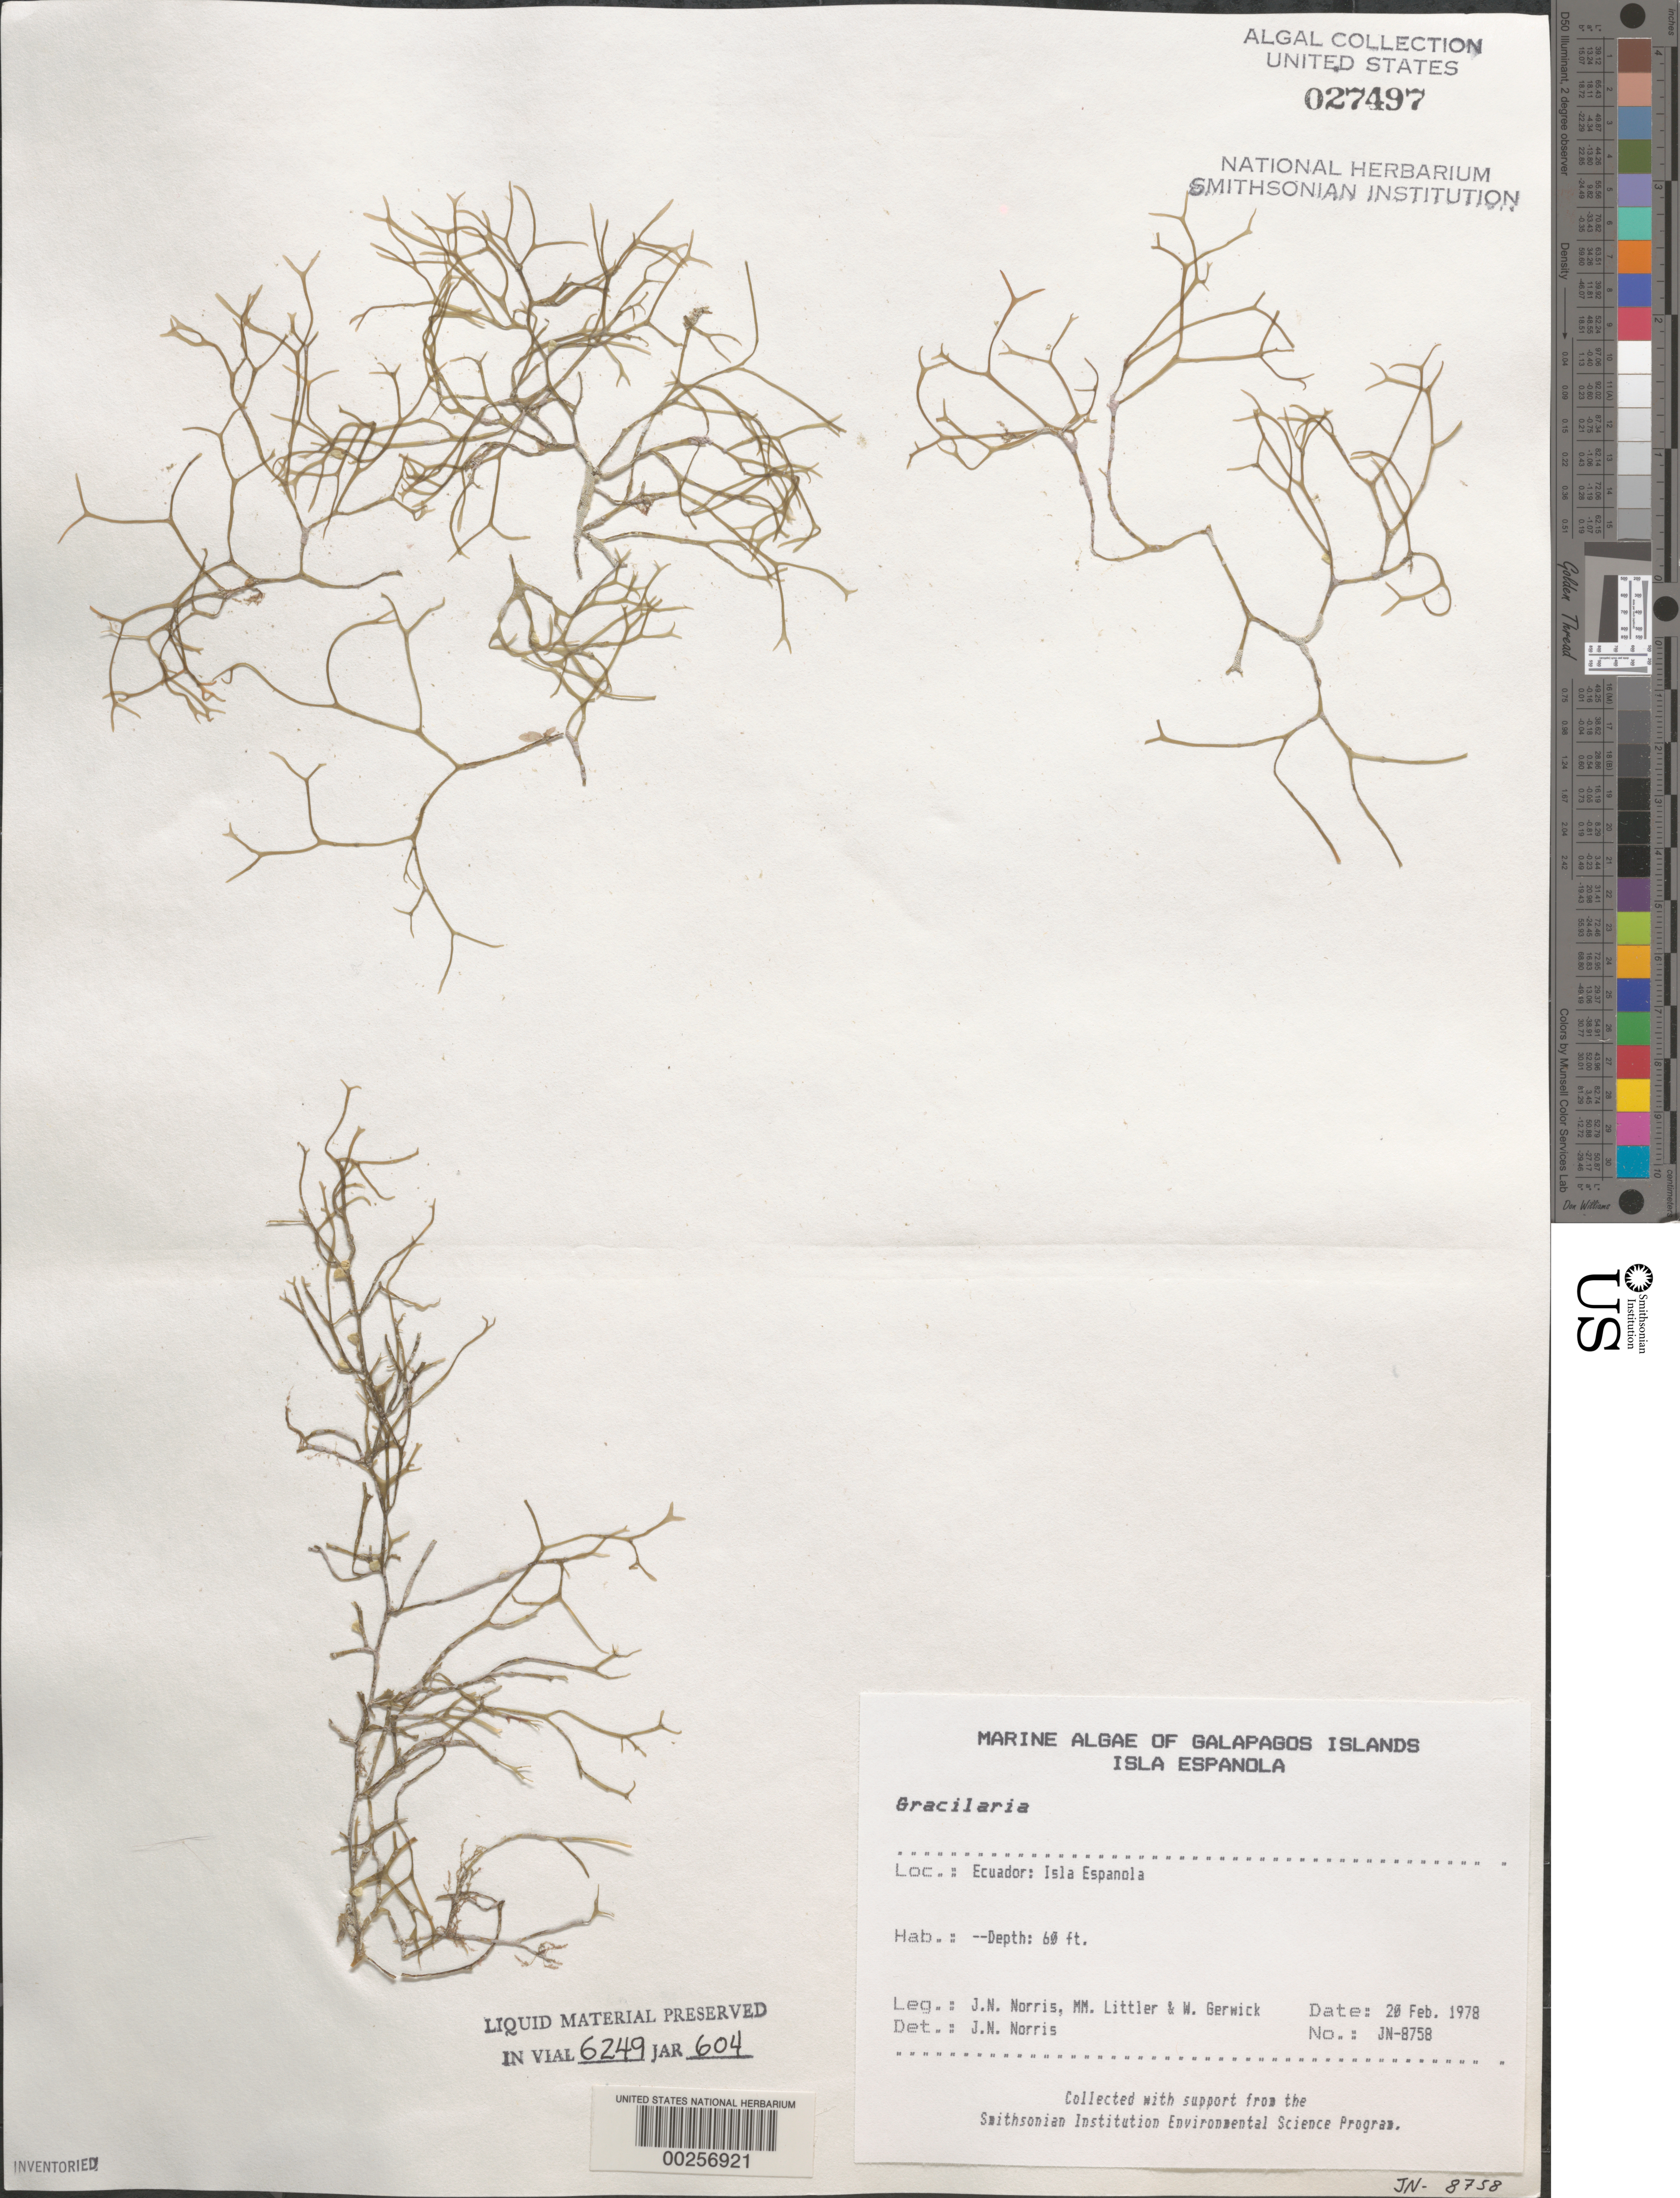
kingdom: Plantae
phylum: Rhodophyta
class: Florideophyceae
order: Gracilariales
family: Gracilariaceae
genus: Gracilaria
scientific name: Gracilaria sp.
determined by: Norris, James N.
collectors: J. N. Norris, M. M. Littler & W. Gerwick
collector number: JN-8758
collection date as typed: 20 Feb 1978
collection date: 1978-02-20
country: Ecuador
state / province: Colón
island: Española [Hood]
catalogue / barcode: US 27497